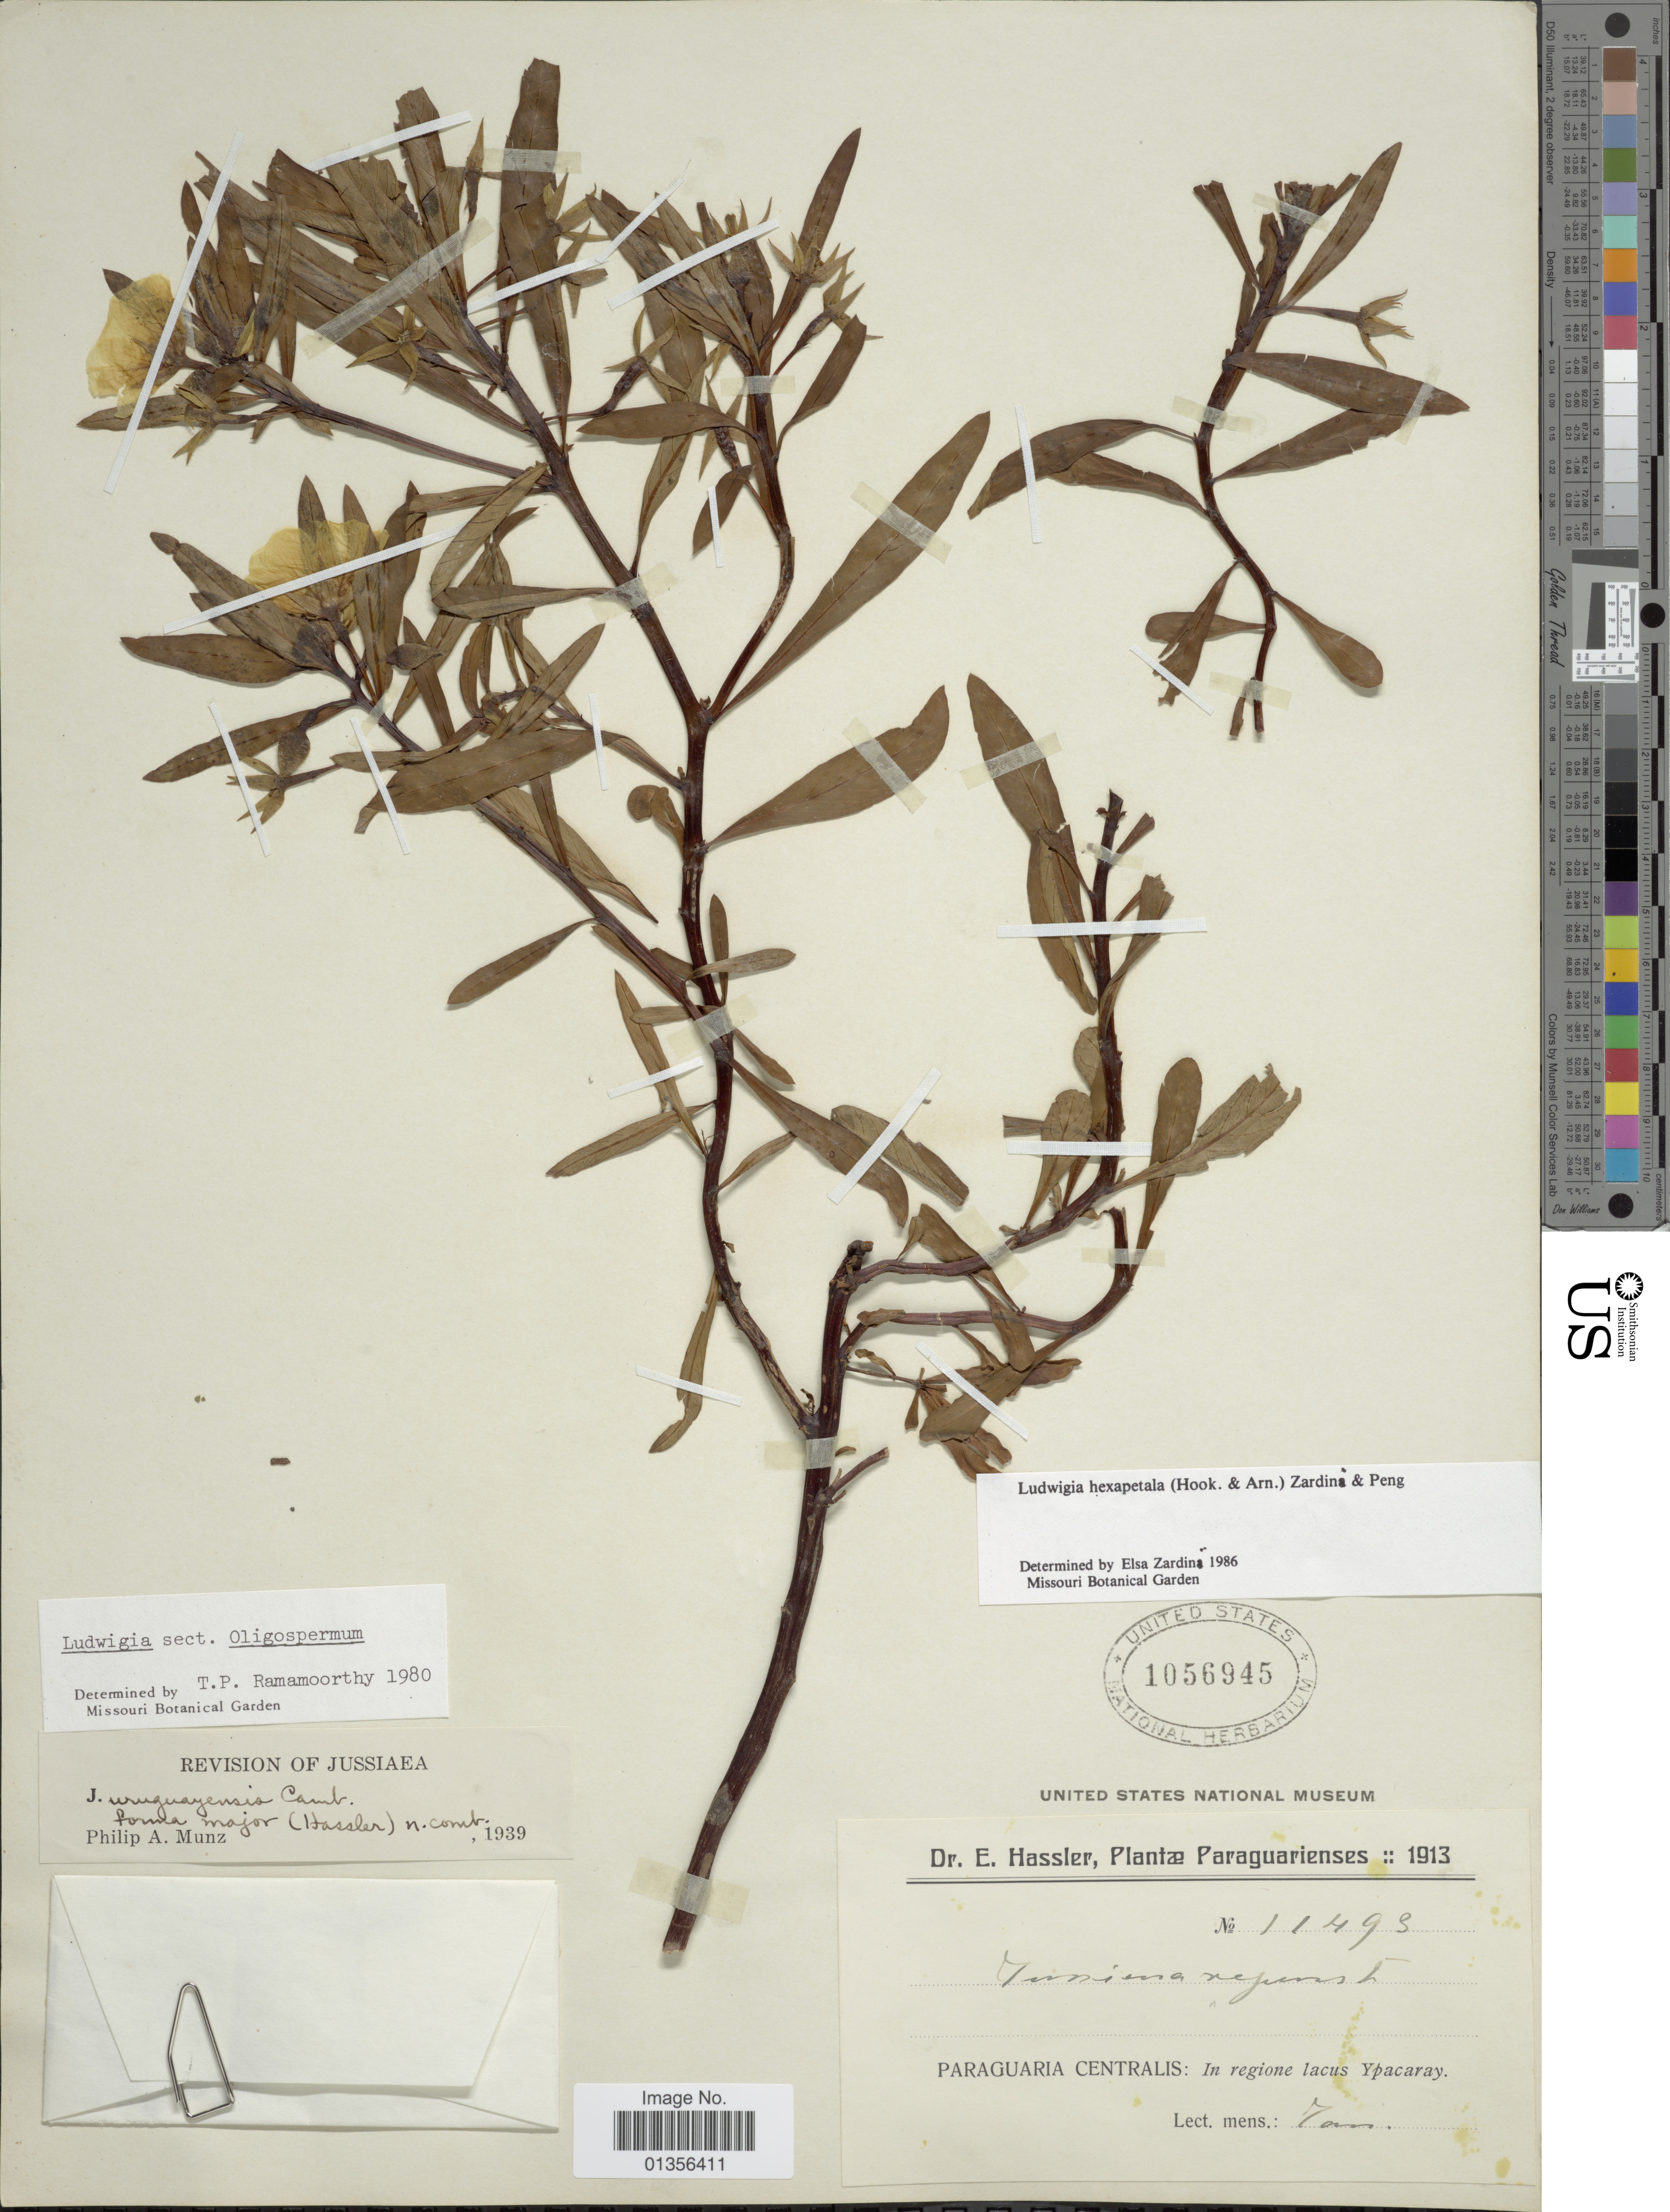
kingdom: Plantae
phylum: Tracheophyta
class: Magnoliopsida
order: Myrtales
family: Onagraceae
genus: Ludwigia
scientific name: Ludwigia hexapetala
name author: (Hook. & Arn.) Zardini et al.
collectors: E. Hassler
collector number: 11493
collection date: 1913-01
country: Paraguay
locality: Paraguaria Centralis: In regione lacus Ypacaray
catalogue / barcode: US 1056945